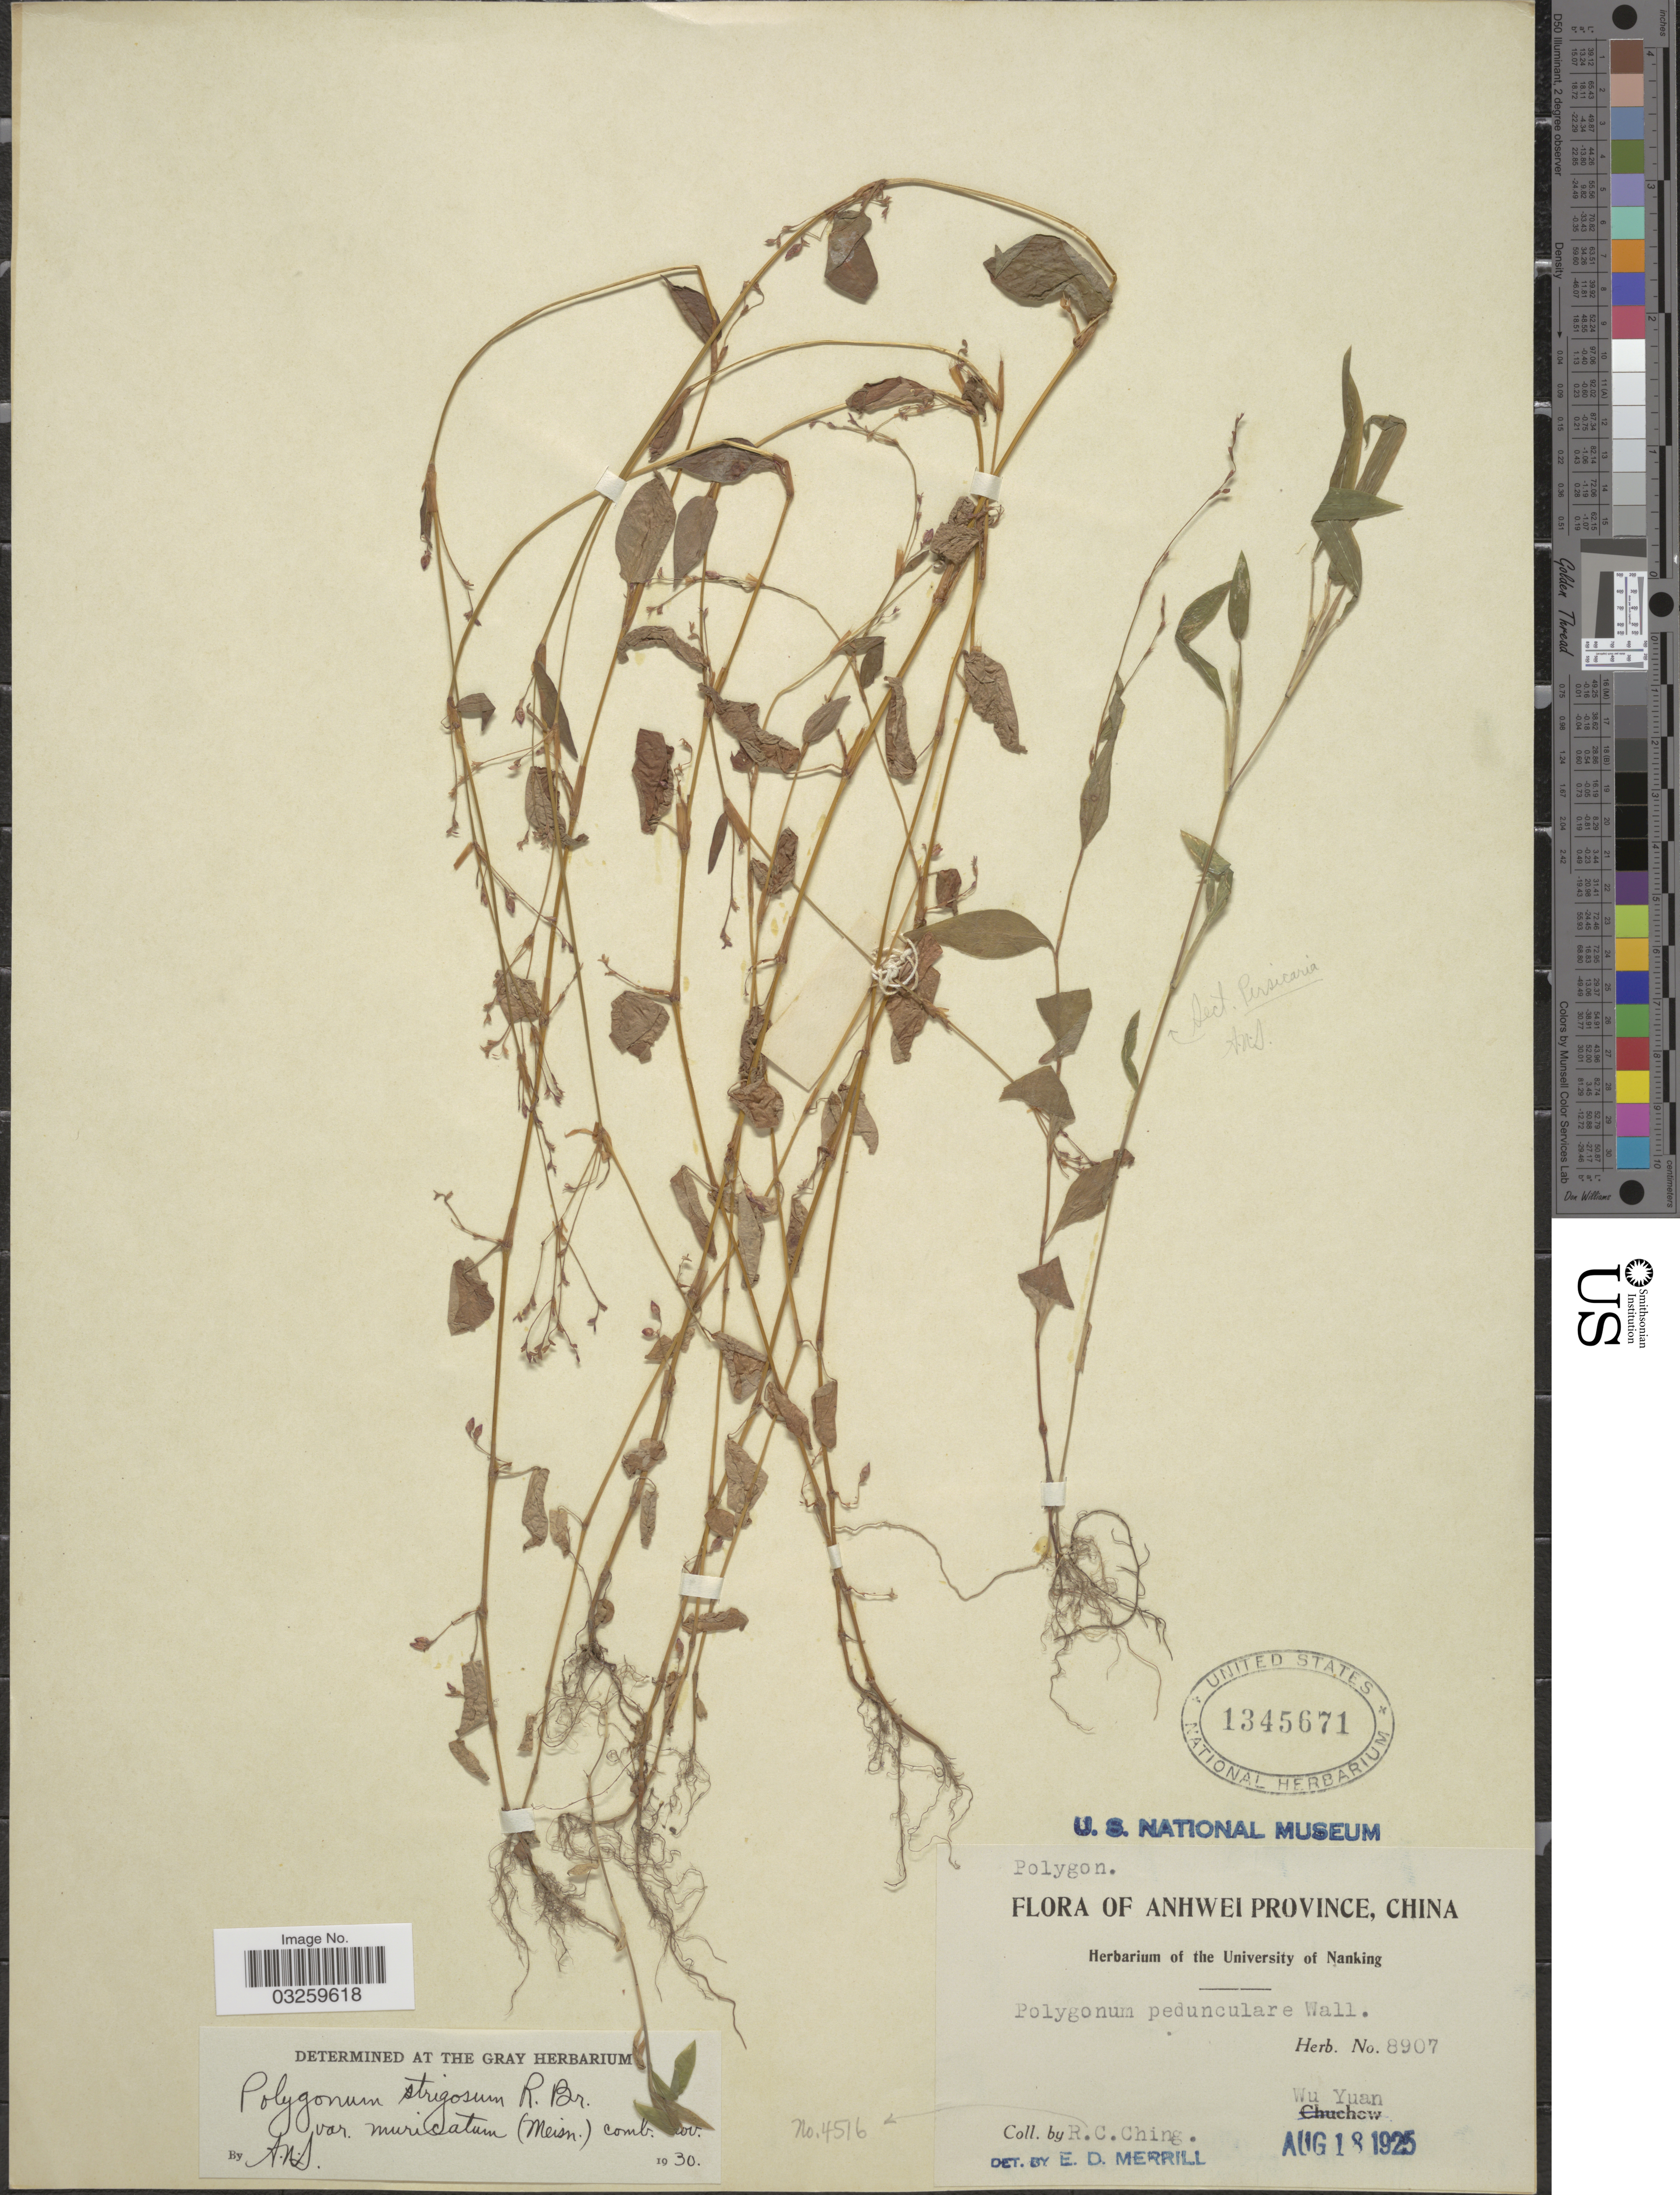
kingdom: Plantae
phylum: Tracheophyta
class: Magnoliopsida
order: Caryophyllales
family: Polygonaceae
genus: Polygonum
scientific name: Polygonum strigosum var. muricatum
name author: (Meisn.) Stew.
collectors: R. C. Ching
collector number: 4516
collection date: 1925-08-18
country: China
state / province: Anhui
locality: Anhwei Province, Wu Yuan.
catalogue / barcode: US 1345671